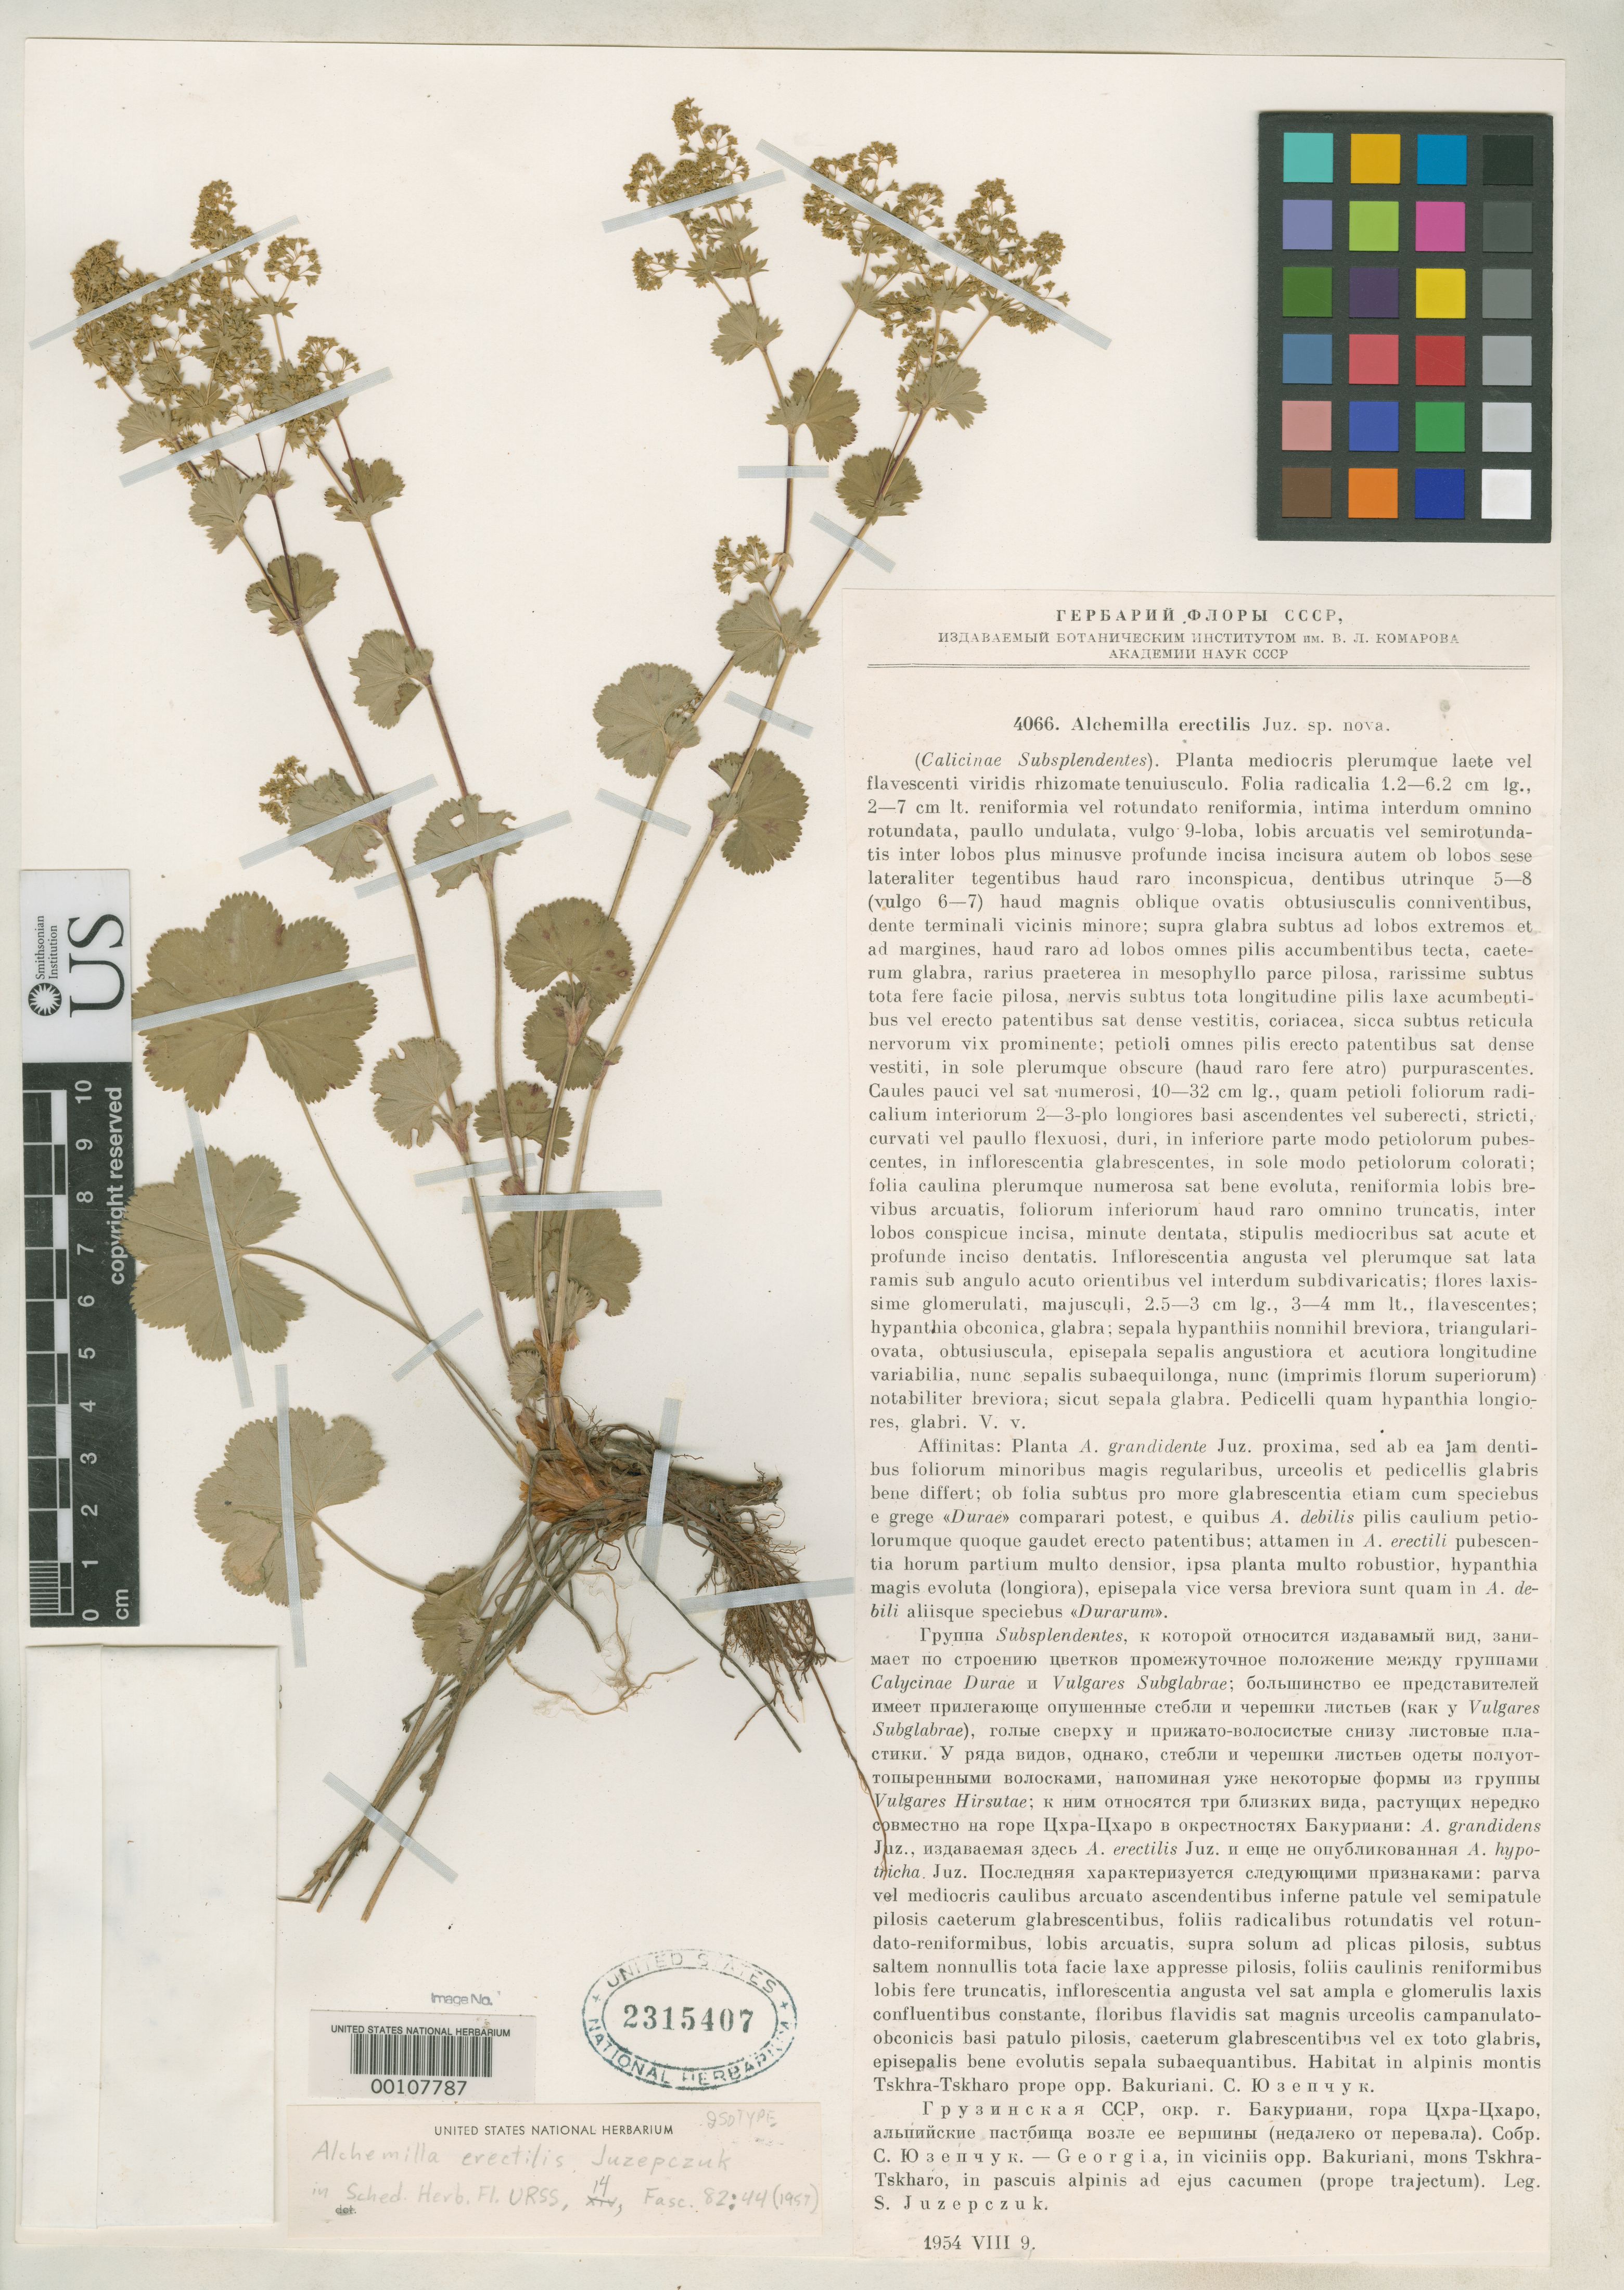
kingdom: Plantae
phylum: Tracheophyta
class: Magnoliopsida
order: Rosales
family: Rosaceae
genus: Alchemilla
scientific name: Alchemilla erectilis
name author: Juz.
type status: Isotype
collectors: S. V. Juzepczuk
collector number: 4066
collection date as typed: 09 Aug 1954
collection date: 1954-08-09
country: Georgia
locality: Bakhuriani. (on label as Georgian SSR, USSR).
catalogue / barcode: US 2315407